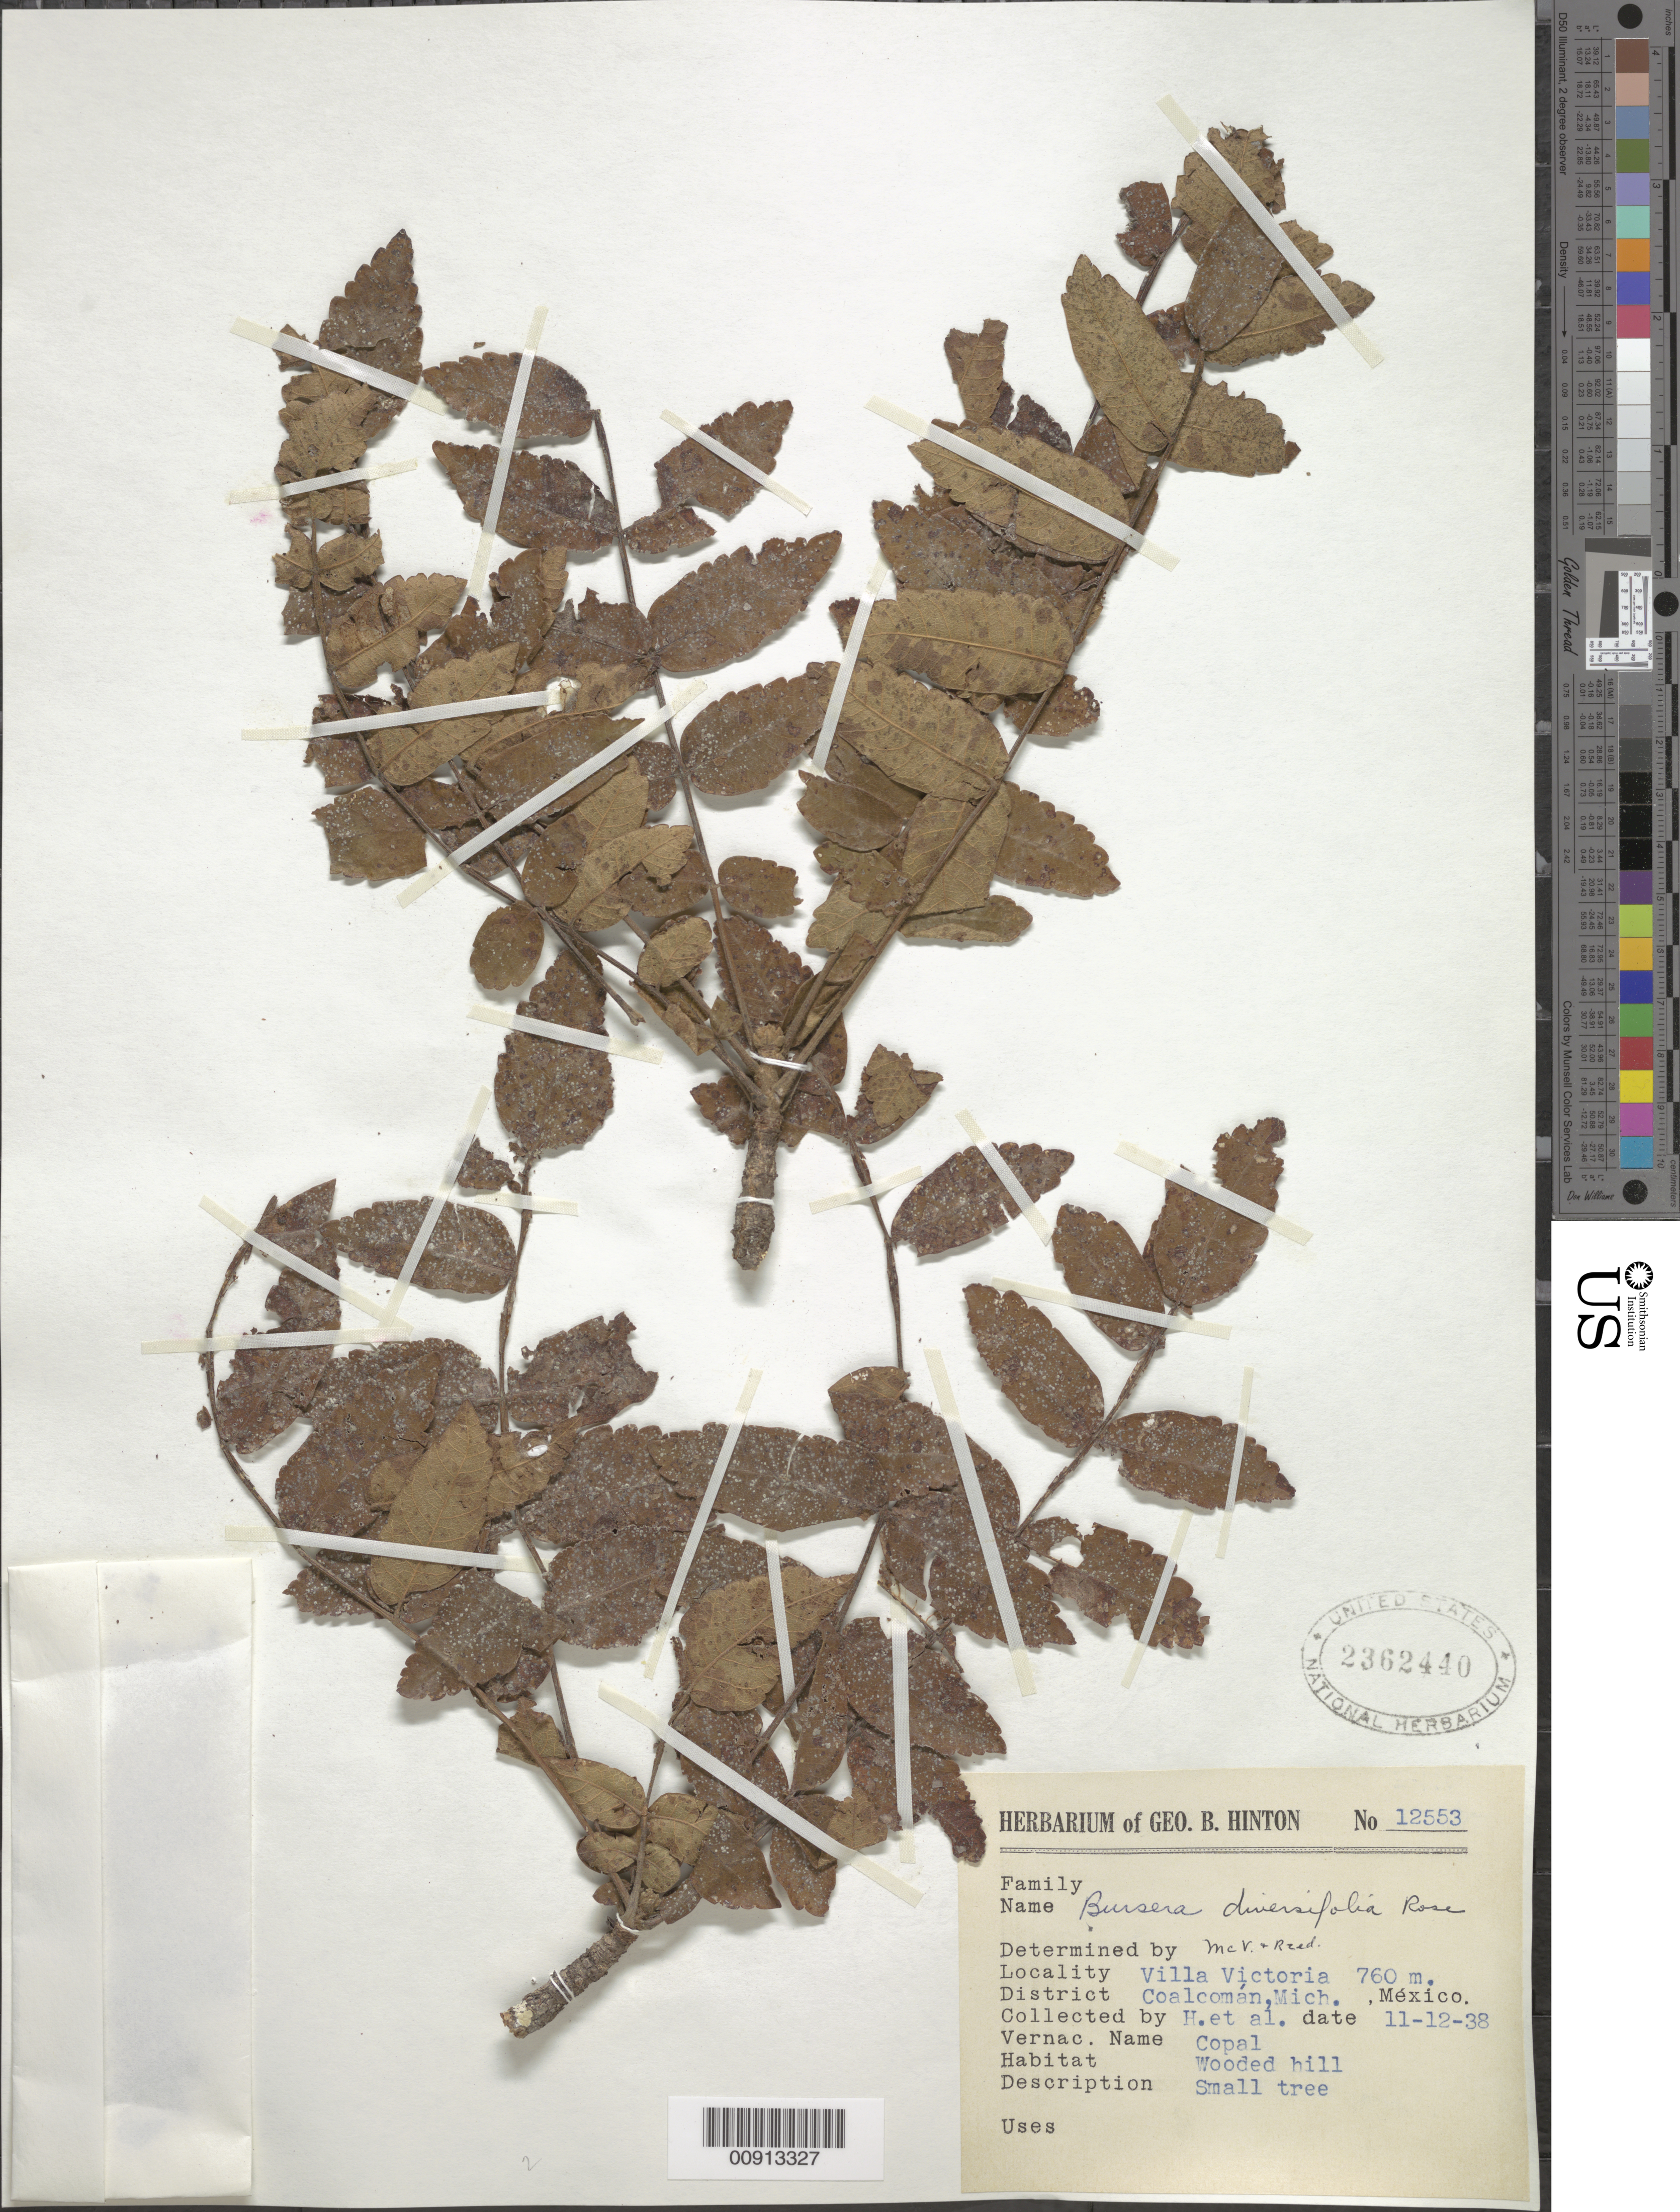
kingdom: Plantae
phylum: Tracheophyta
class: Magnoliopsida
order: Sapindales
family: Burseraceae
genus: Bursera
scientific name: Bursera diversifolia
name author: Rose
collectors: G. B. Hinton & et al.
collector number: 12553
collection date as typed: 12 Nov 1938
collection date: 1938-11-12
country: Mexico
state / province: Michoacán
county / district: Coalcomán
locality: Villa Victoria, District Coalcomán, Michoacán.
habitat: Wooded hill.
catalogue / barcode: US 2362440